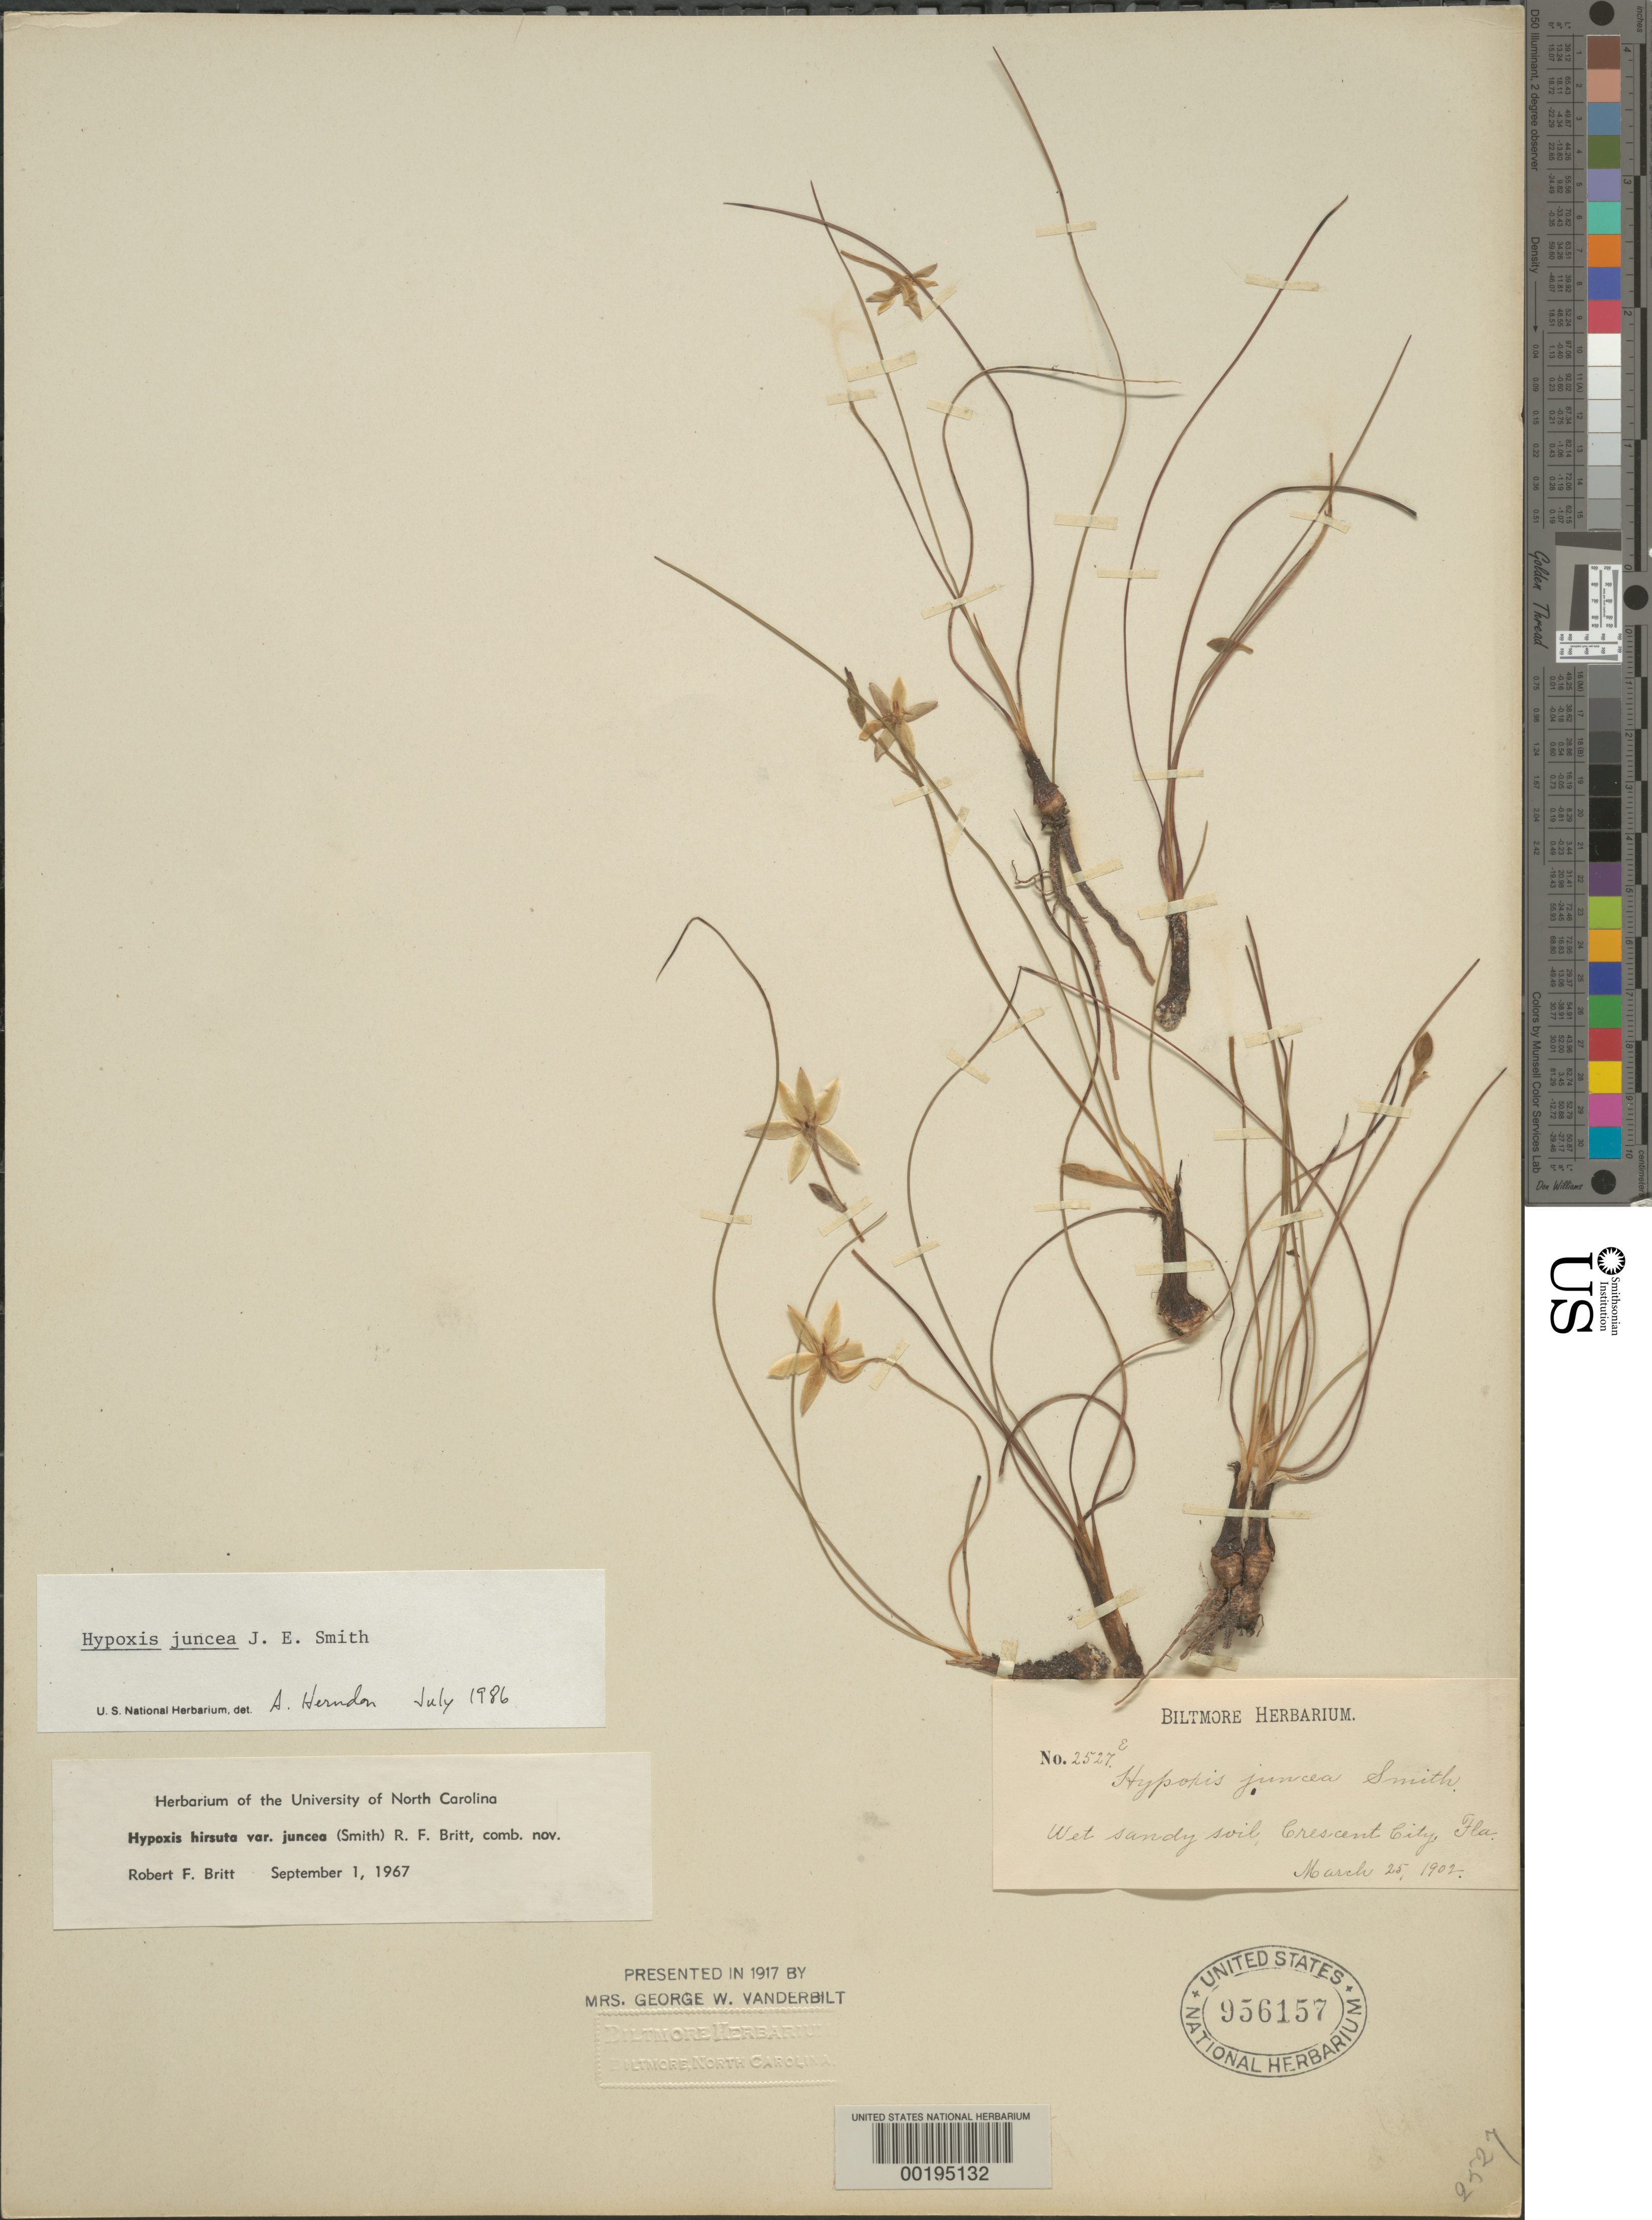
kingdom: Plantae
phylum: Tracheophyta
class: Liliopsida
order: Asparagales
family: Hypoxidaceae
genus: Hypoxis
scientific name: Hypoxis juncea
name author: Small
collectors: ex herb. Biltmore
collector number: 2527e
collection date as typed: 25 Mar 1902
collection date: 1902-03-25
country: United States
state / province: Florida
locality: Crescent city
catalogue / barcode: US 956157